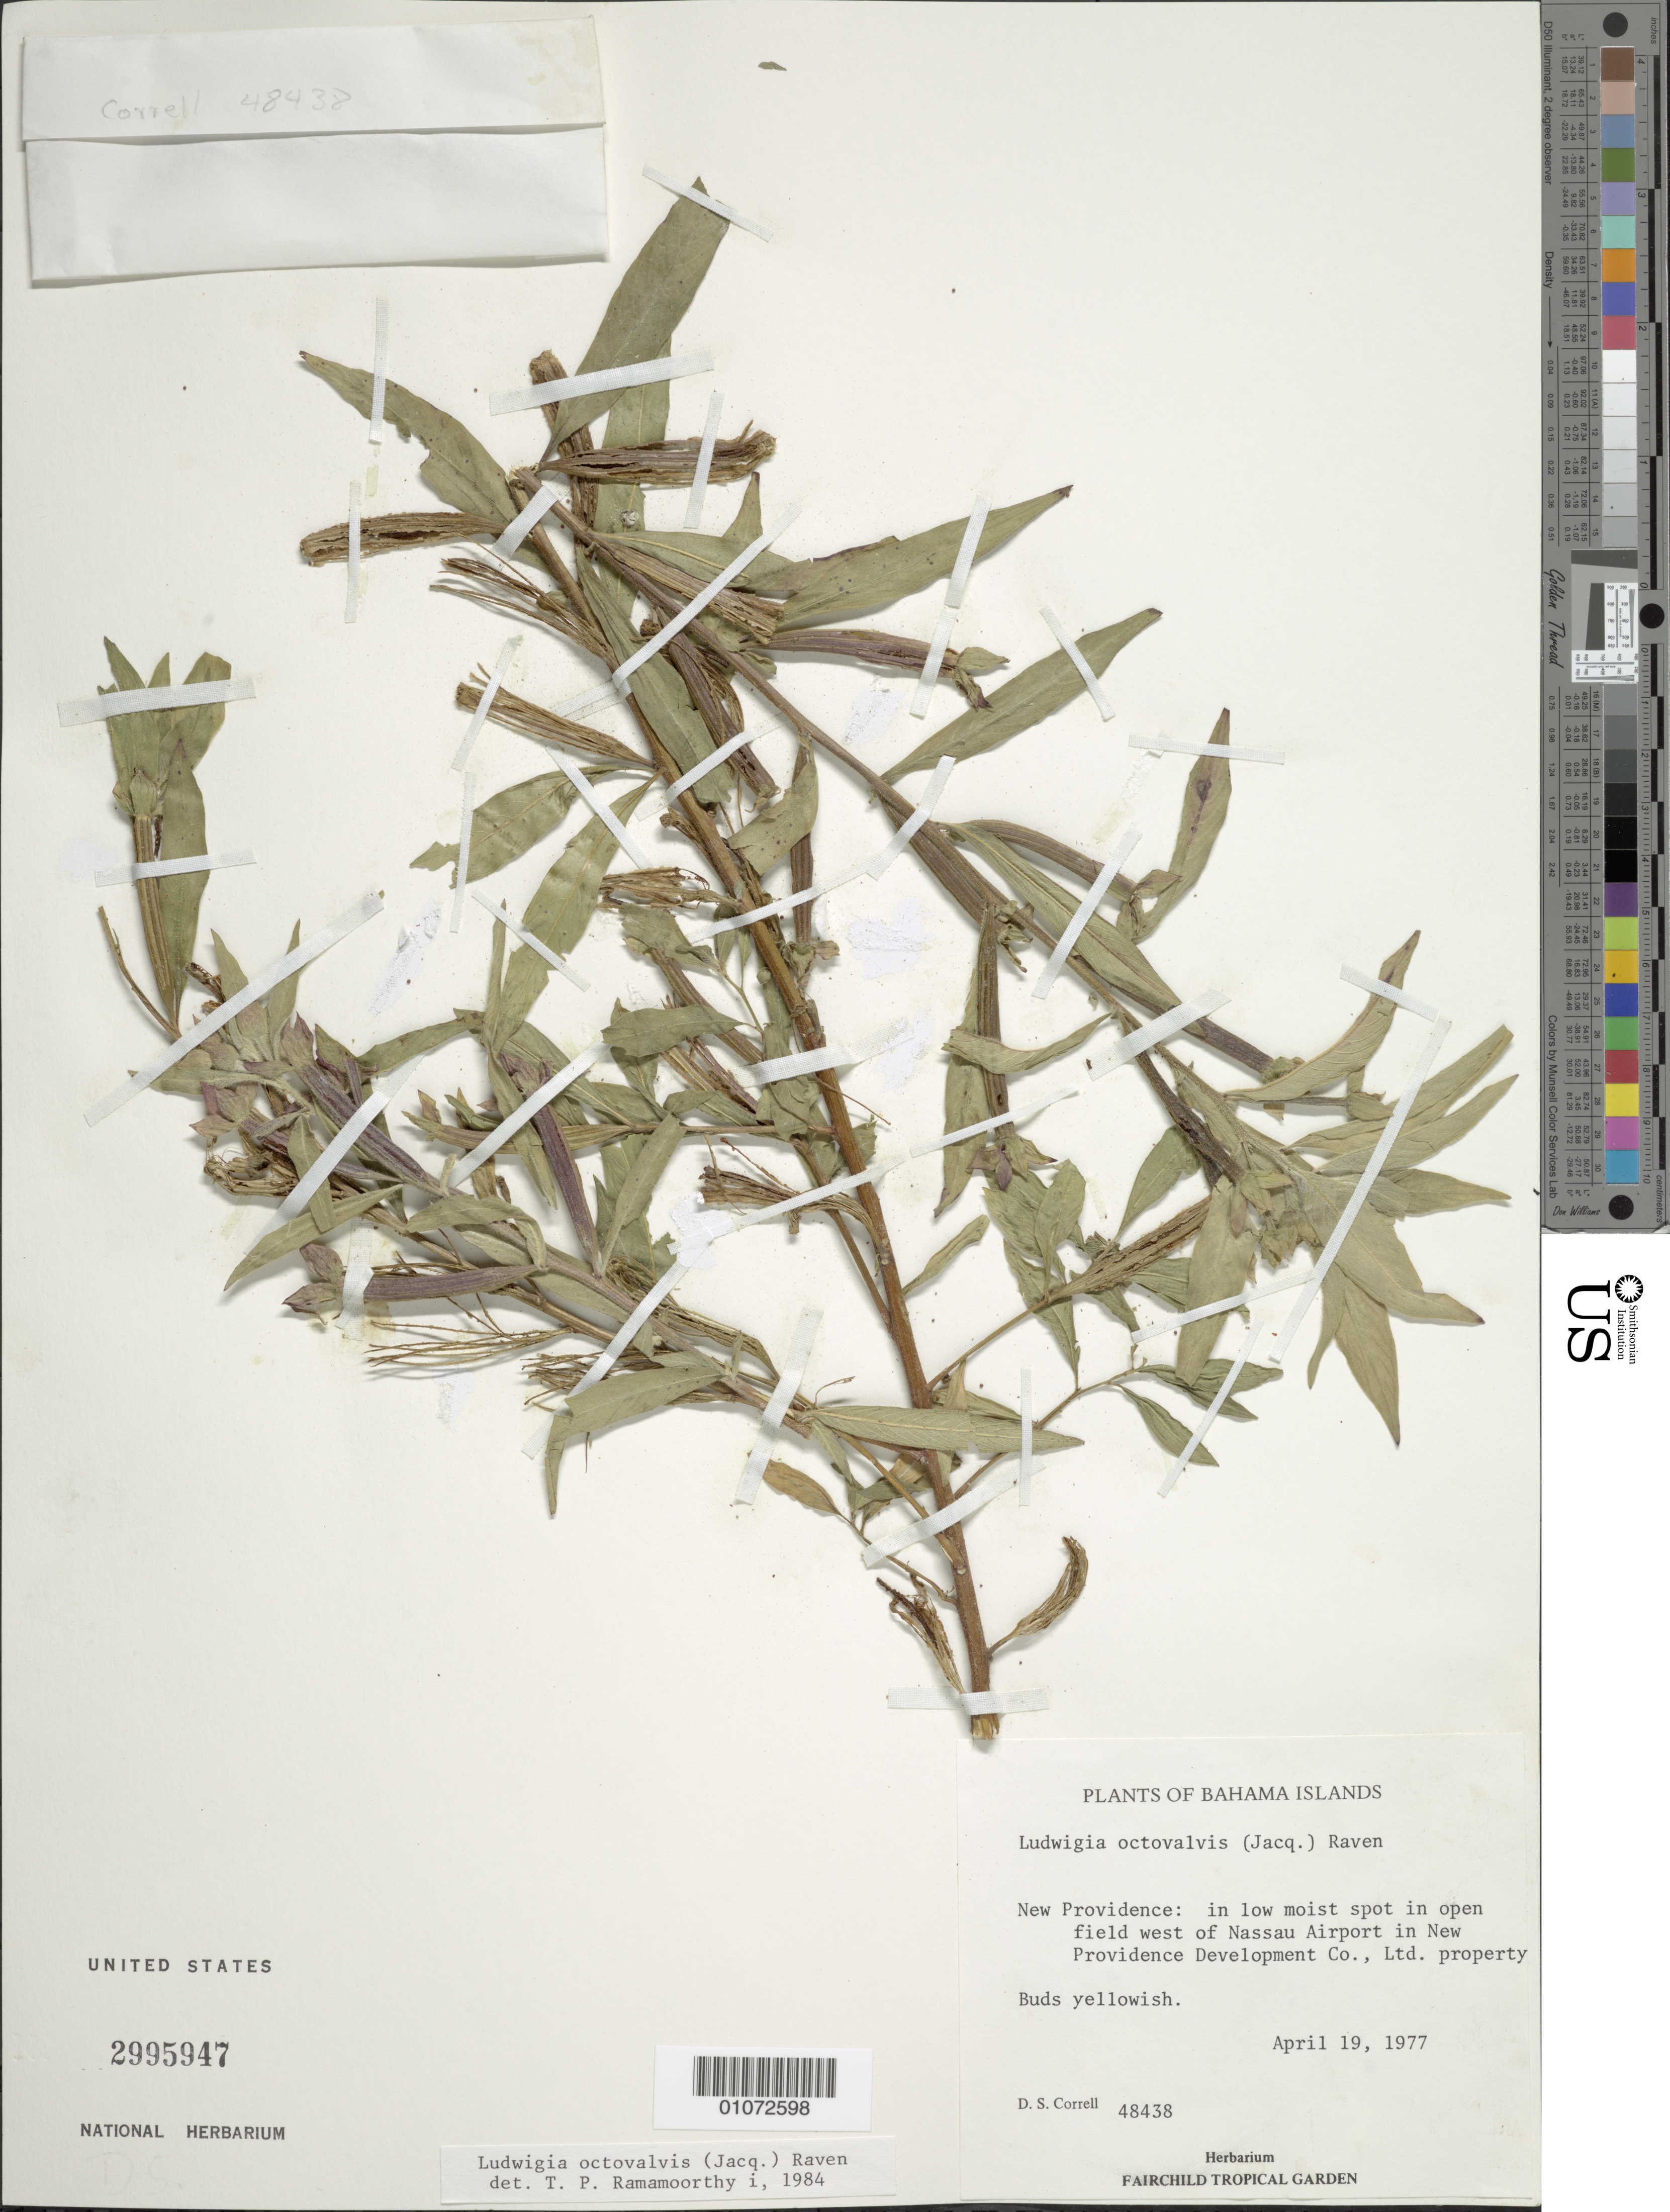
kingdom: Plantae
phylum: Tracheophyta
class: Magnoliopsida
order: Myrtales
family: Onagraceae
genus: Ludwigia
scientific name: Ludwigia octovalvis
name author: (Jacq.) P.H. Raven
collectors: D. S. Correll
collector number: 48438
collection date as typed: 19 Apr 1977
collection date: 1977-04-19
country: Bahamas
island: New Providence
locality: In low moist spot in open field west of Nassau Airport in New Providence Development Co., Ltd. property.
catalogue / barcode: US 2995947